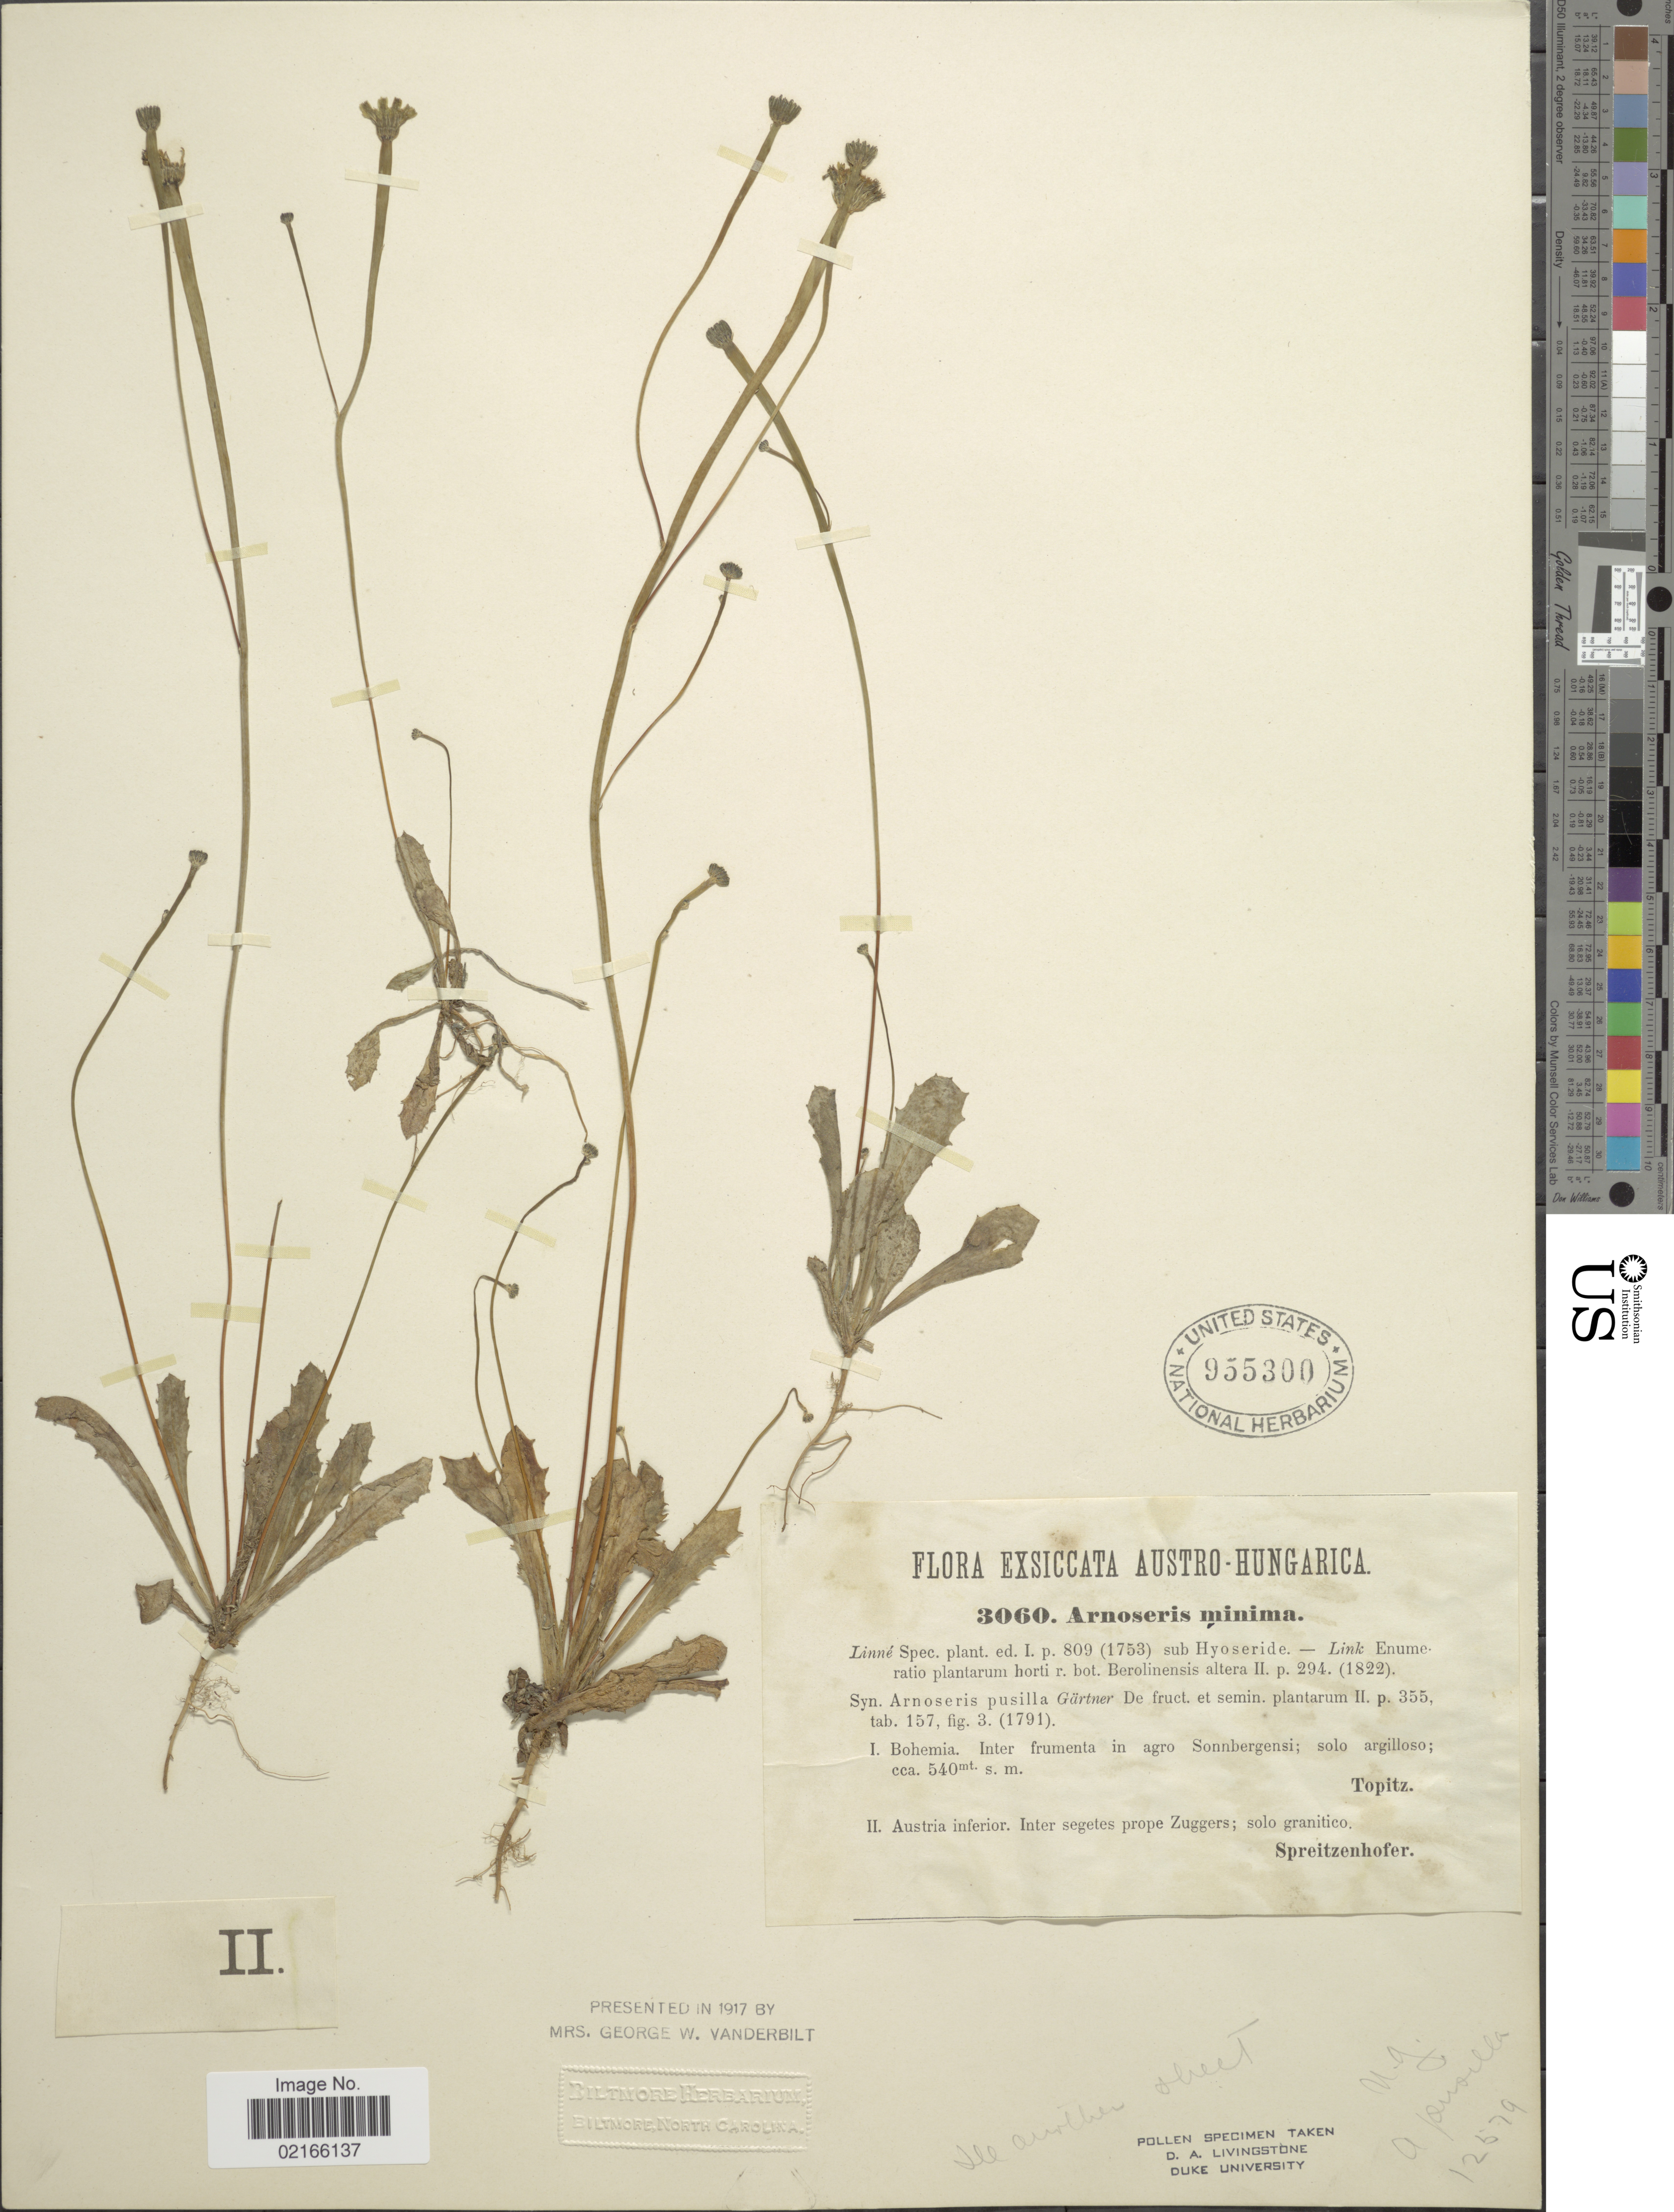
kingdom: Plantae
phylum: Tracheophyta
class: Magnoliopsida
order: Asterales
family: Asteraceae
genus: Arnoseris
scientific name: Arnoseris minima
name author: (L.) Schweigg. & Körte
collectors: Spreitzenhofer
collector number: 3060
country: Czechia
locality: Bohemia, inter frumenta in agro Sonnbergensi; solo argilloso, Austria inferior, inter segetes prope Zuggers; solo granitico, Austro-Hungarica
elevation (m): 540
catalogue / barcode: US 955300